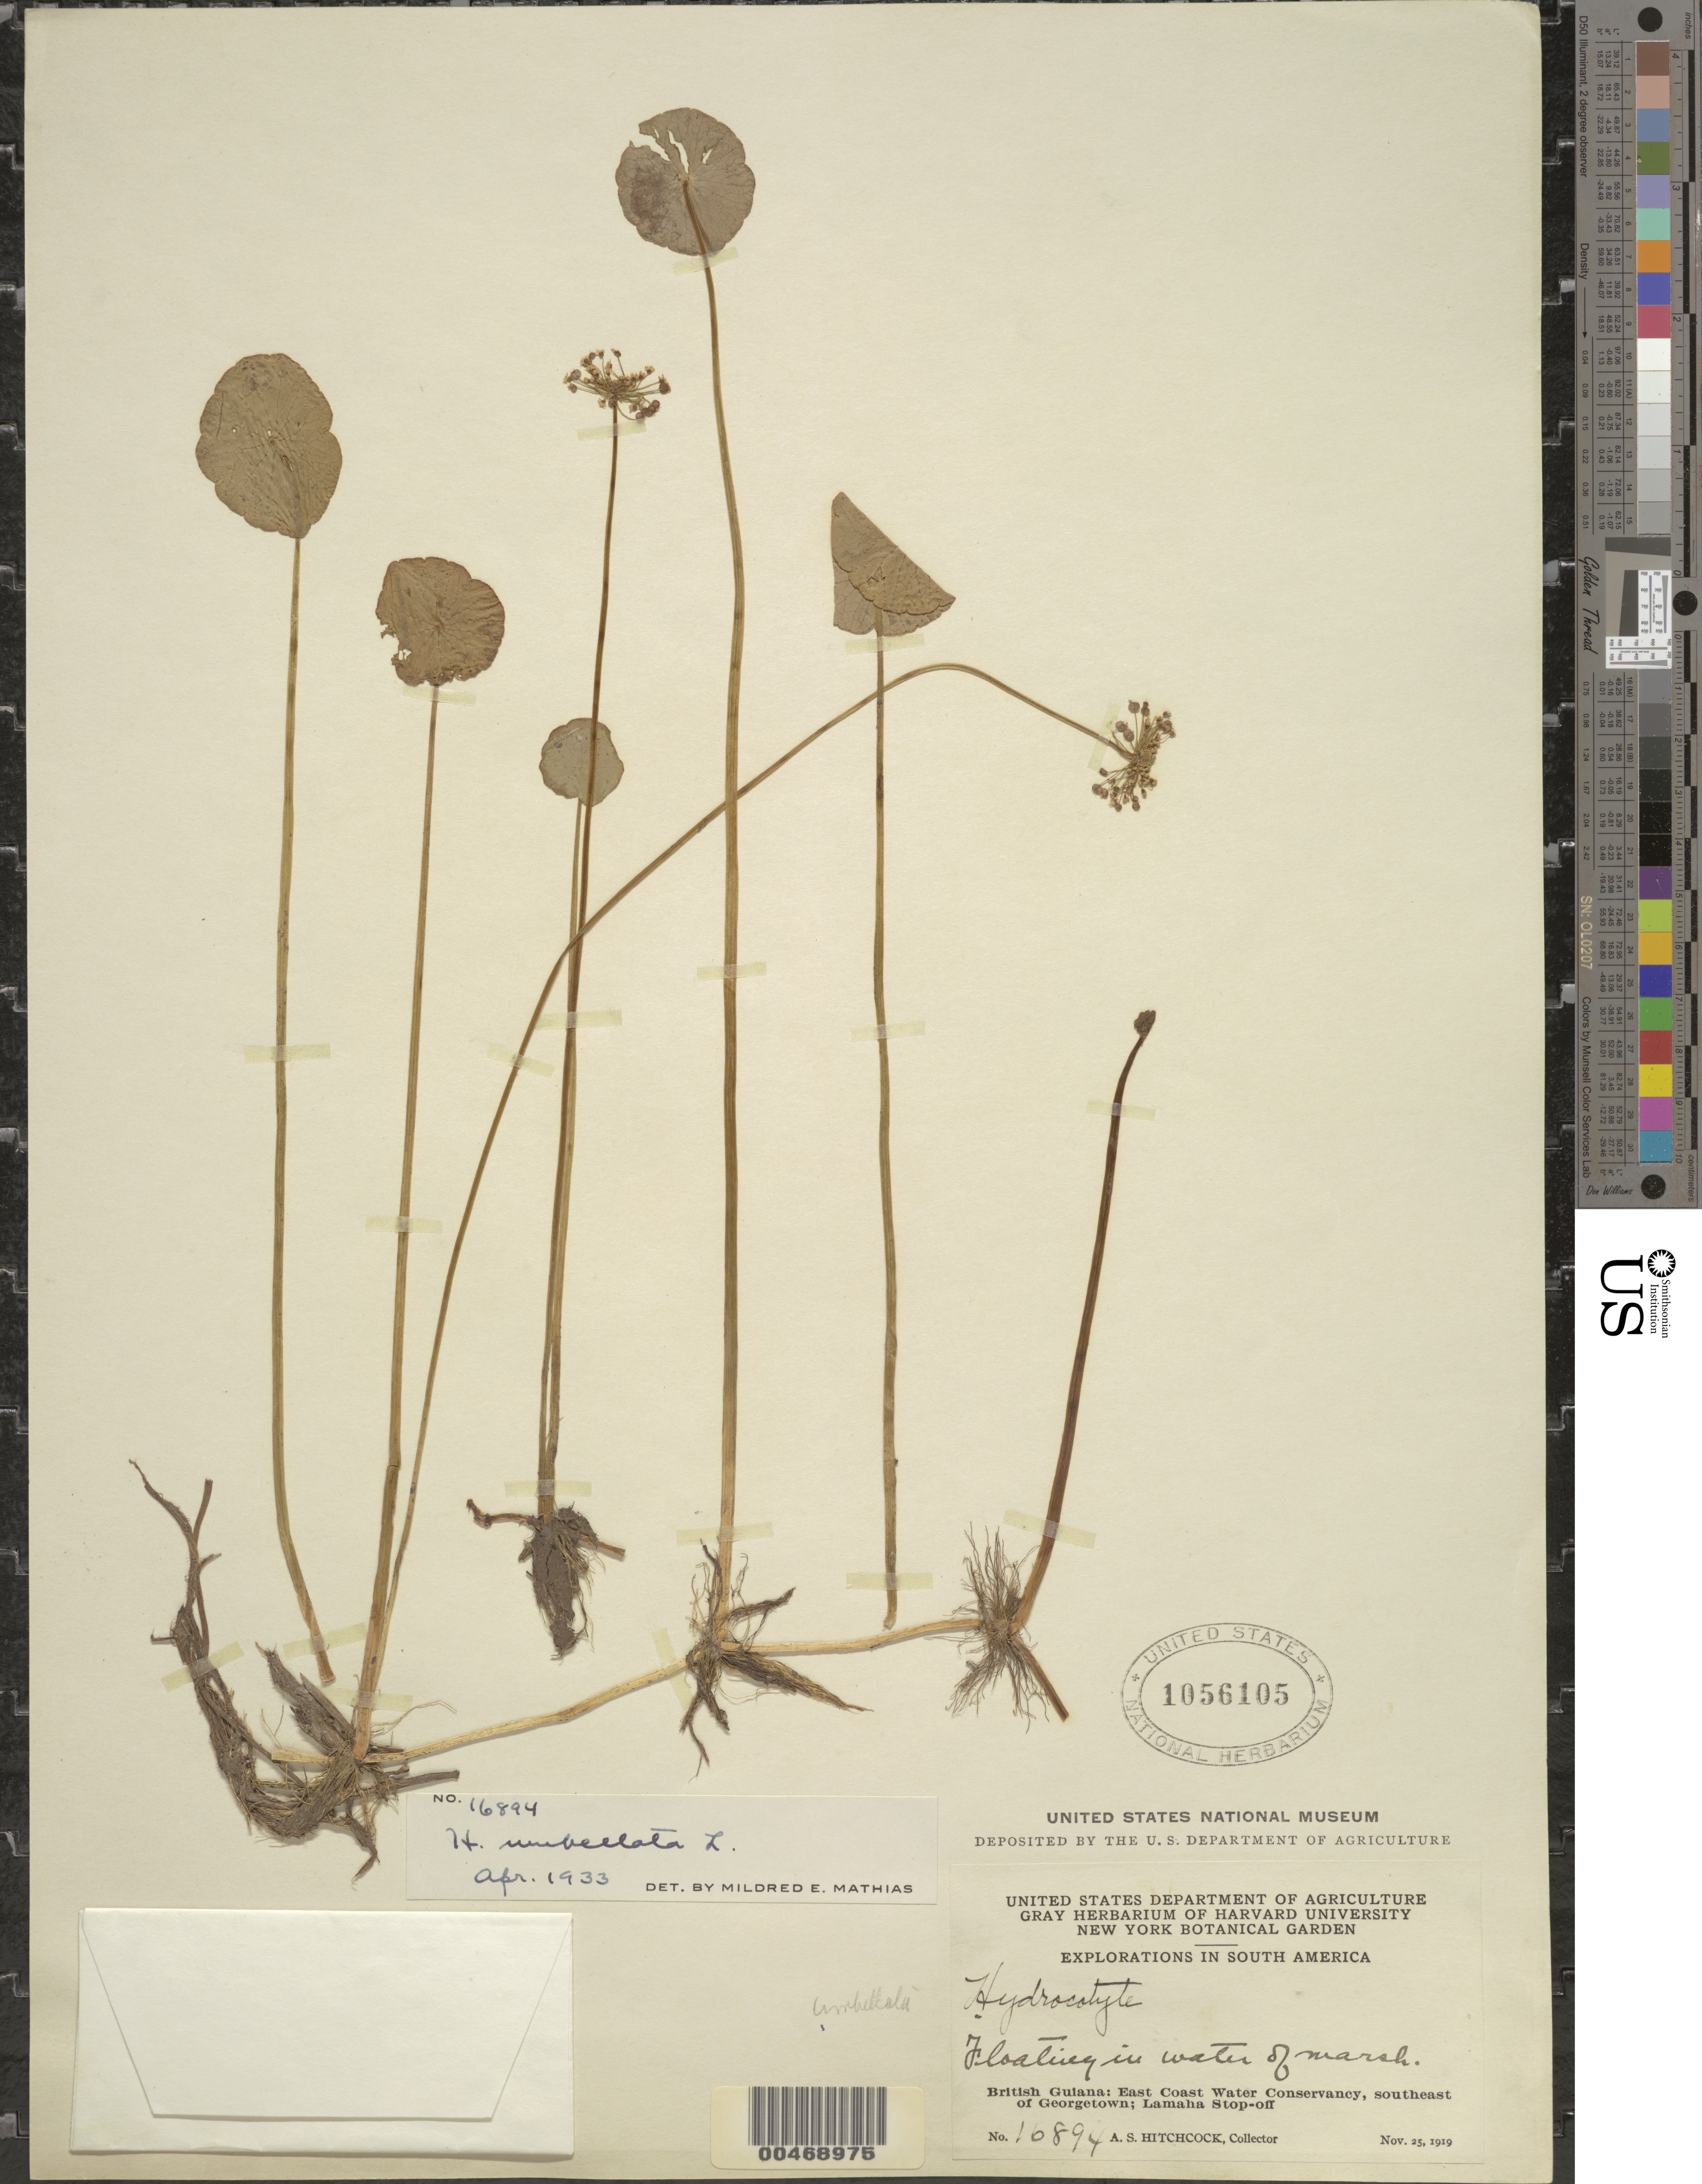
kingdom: Plantae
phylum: Tracheophyta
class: Magnoliopsida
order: Apiales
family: Araliaceae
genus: Hydrocotyle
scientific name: Hydrocotyle umbellata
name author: L.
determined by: Mathias, M. E.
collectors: A. S. Hitchcock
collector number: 16894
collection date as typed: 25-Nov-19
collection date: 1919-11-25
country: Guyana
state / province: Demerara-Mahaica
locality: Lamaha Stop-Off, Georgetown, SE of, East Coast Water Conservancy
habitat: In water of marsh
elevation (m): -2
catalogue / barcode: US 1056105